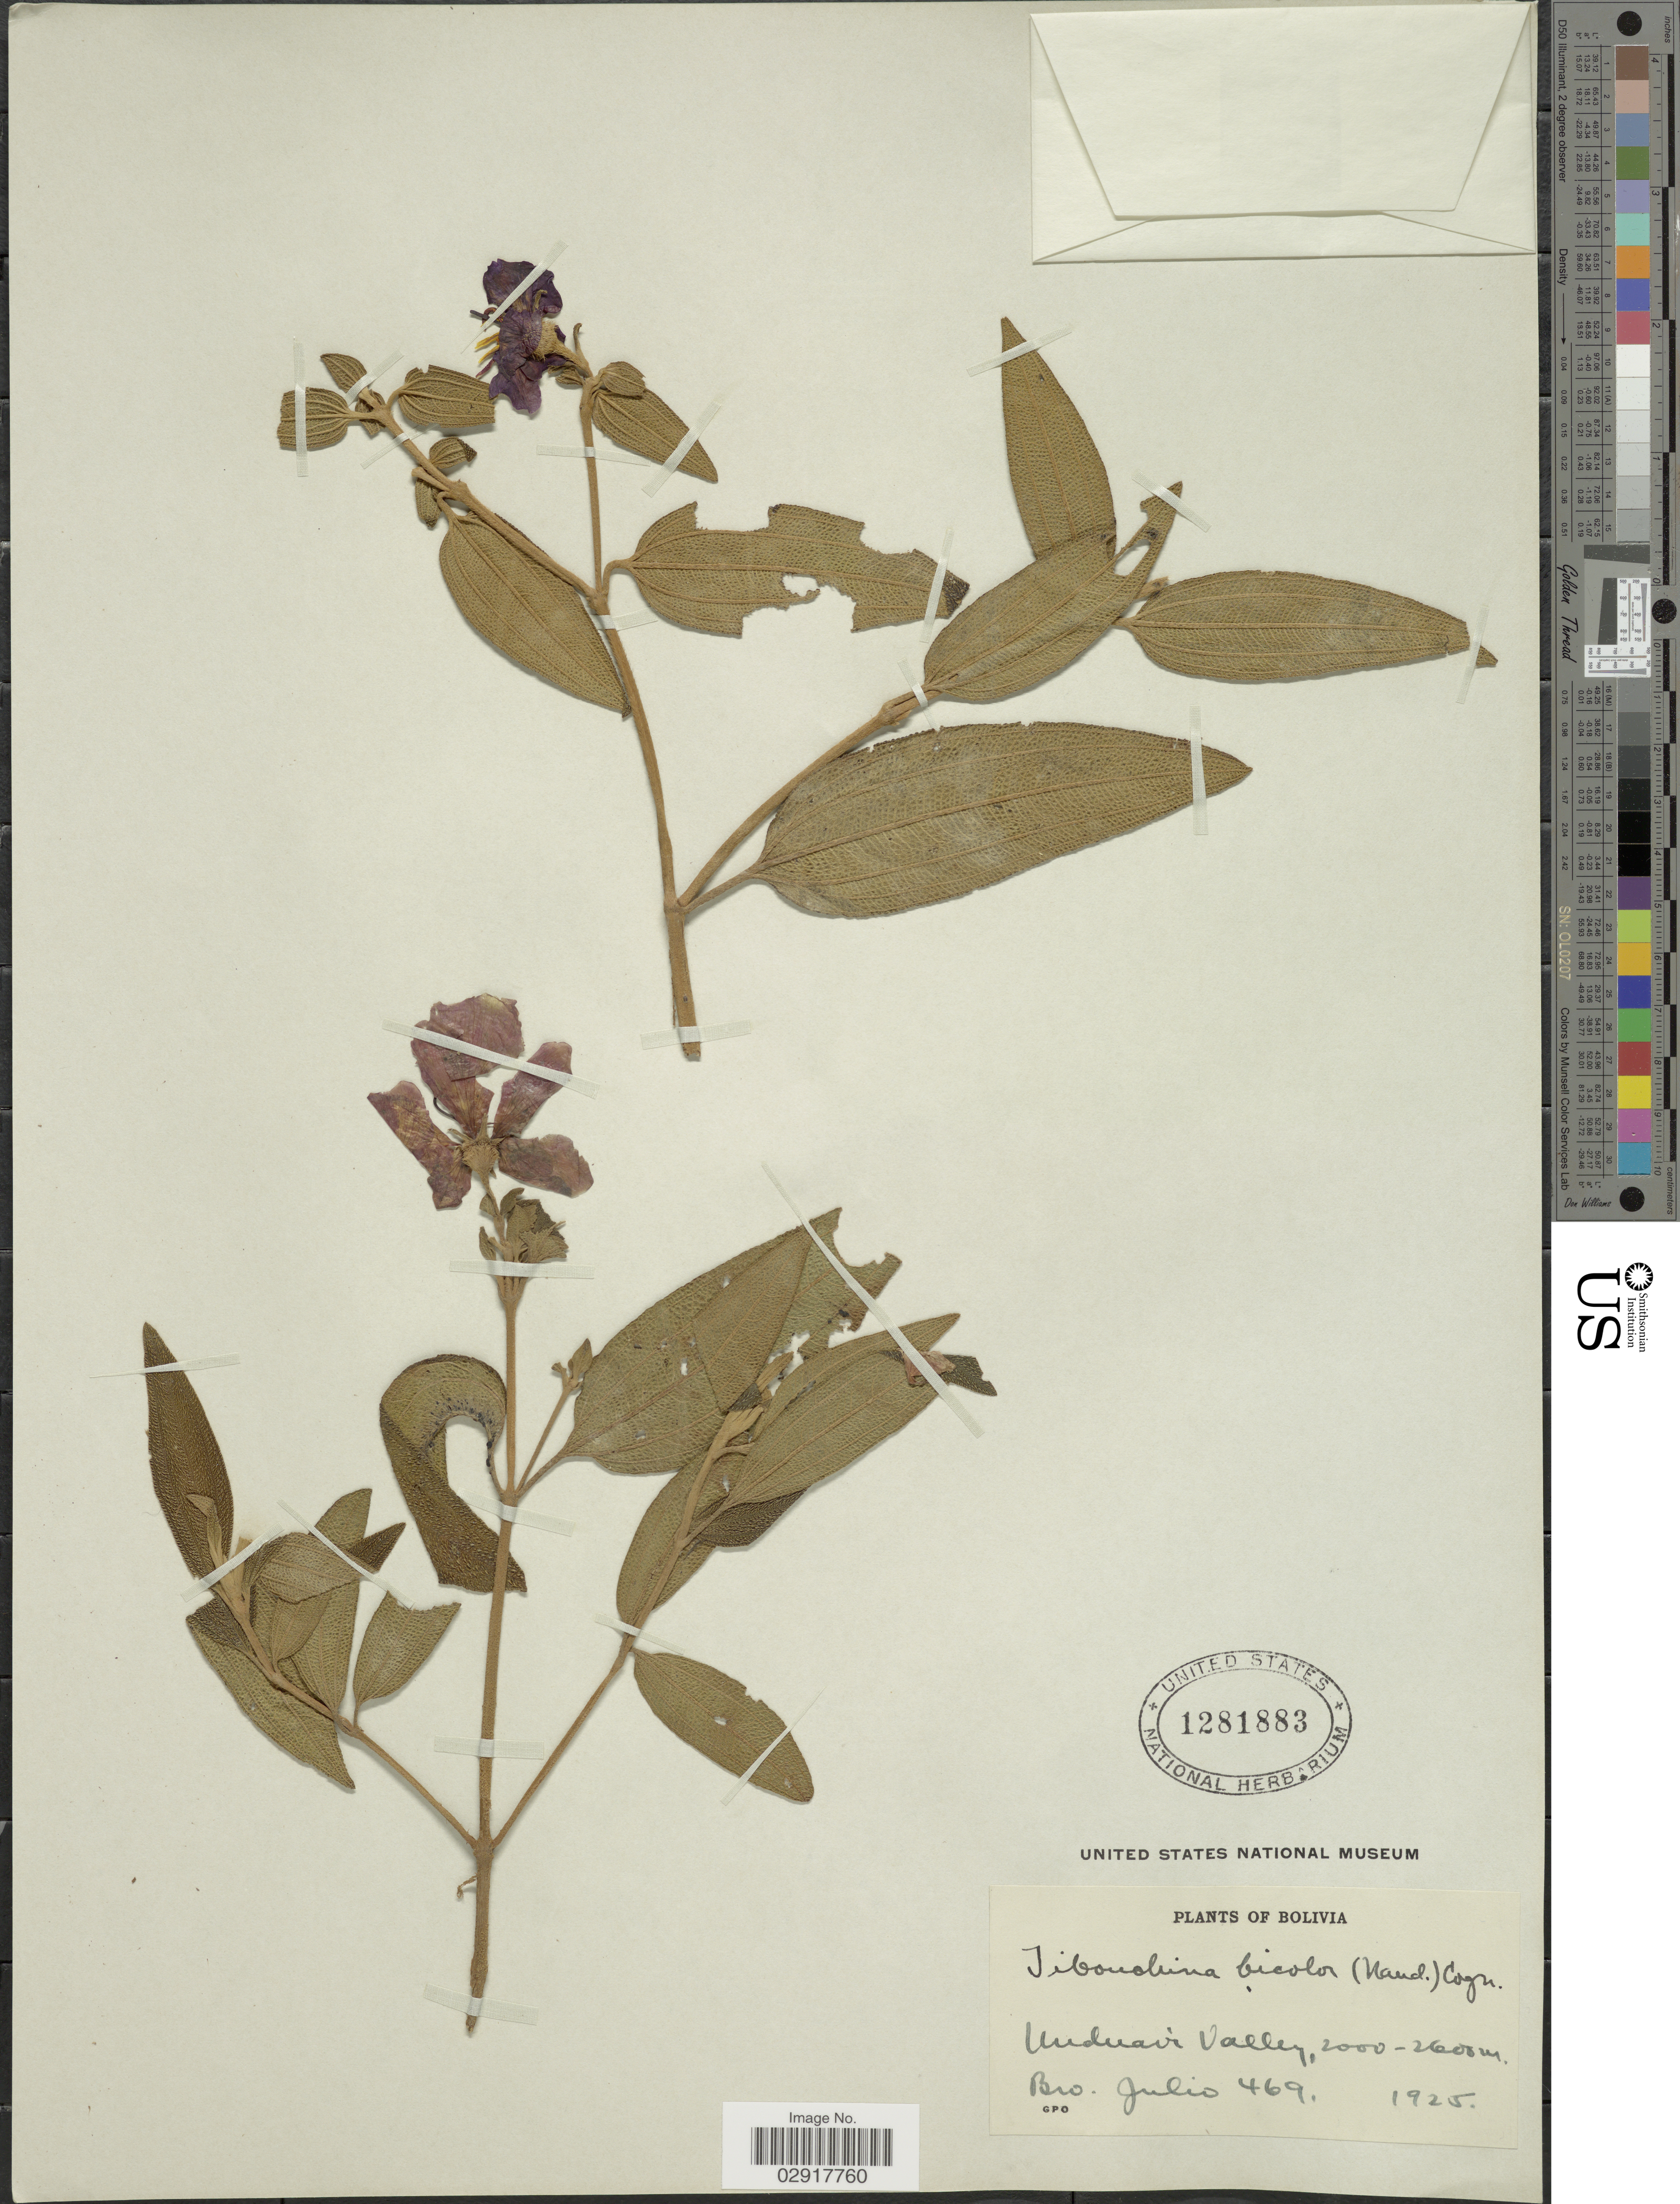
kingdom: Plantae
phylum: Tracheophyta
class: Magnoliopsida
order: Myrtales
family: Melastomataceae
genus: Tibouchina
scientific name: Tibouchina bicolor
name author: (Naudin) Cogn.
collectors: Bro. Julio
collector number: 469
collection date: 1925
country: Bolivia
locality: Unduavi Valley.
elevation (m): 2000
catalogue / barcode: US 1281883